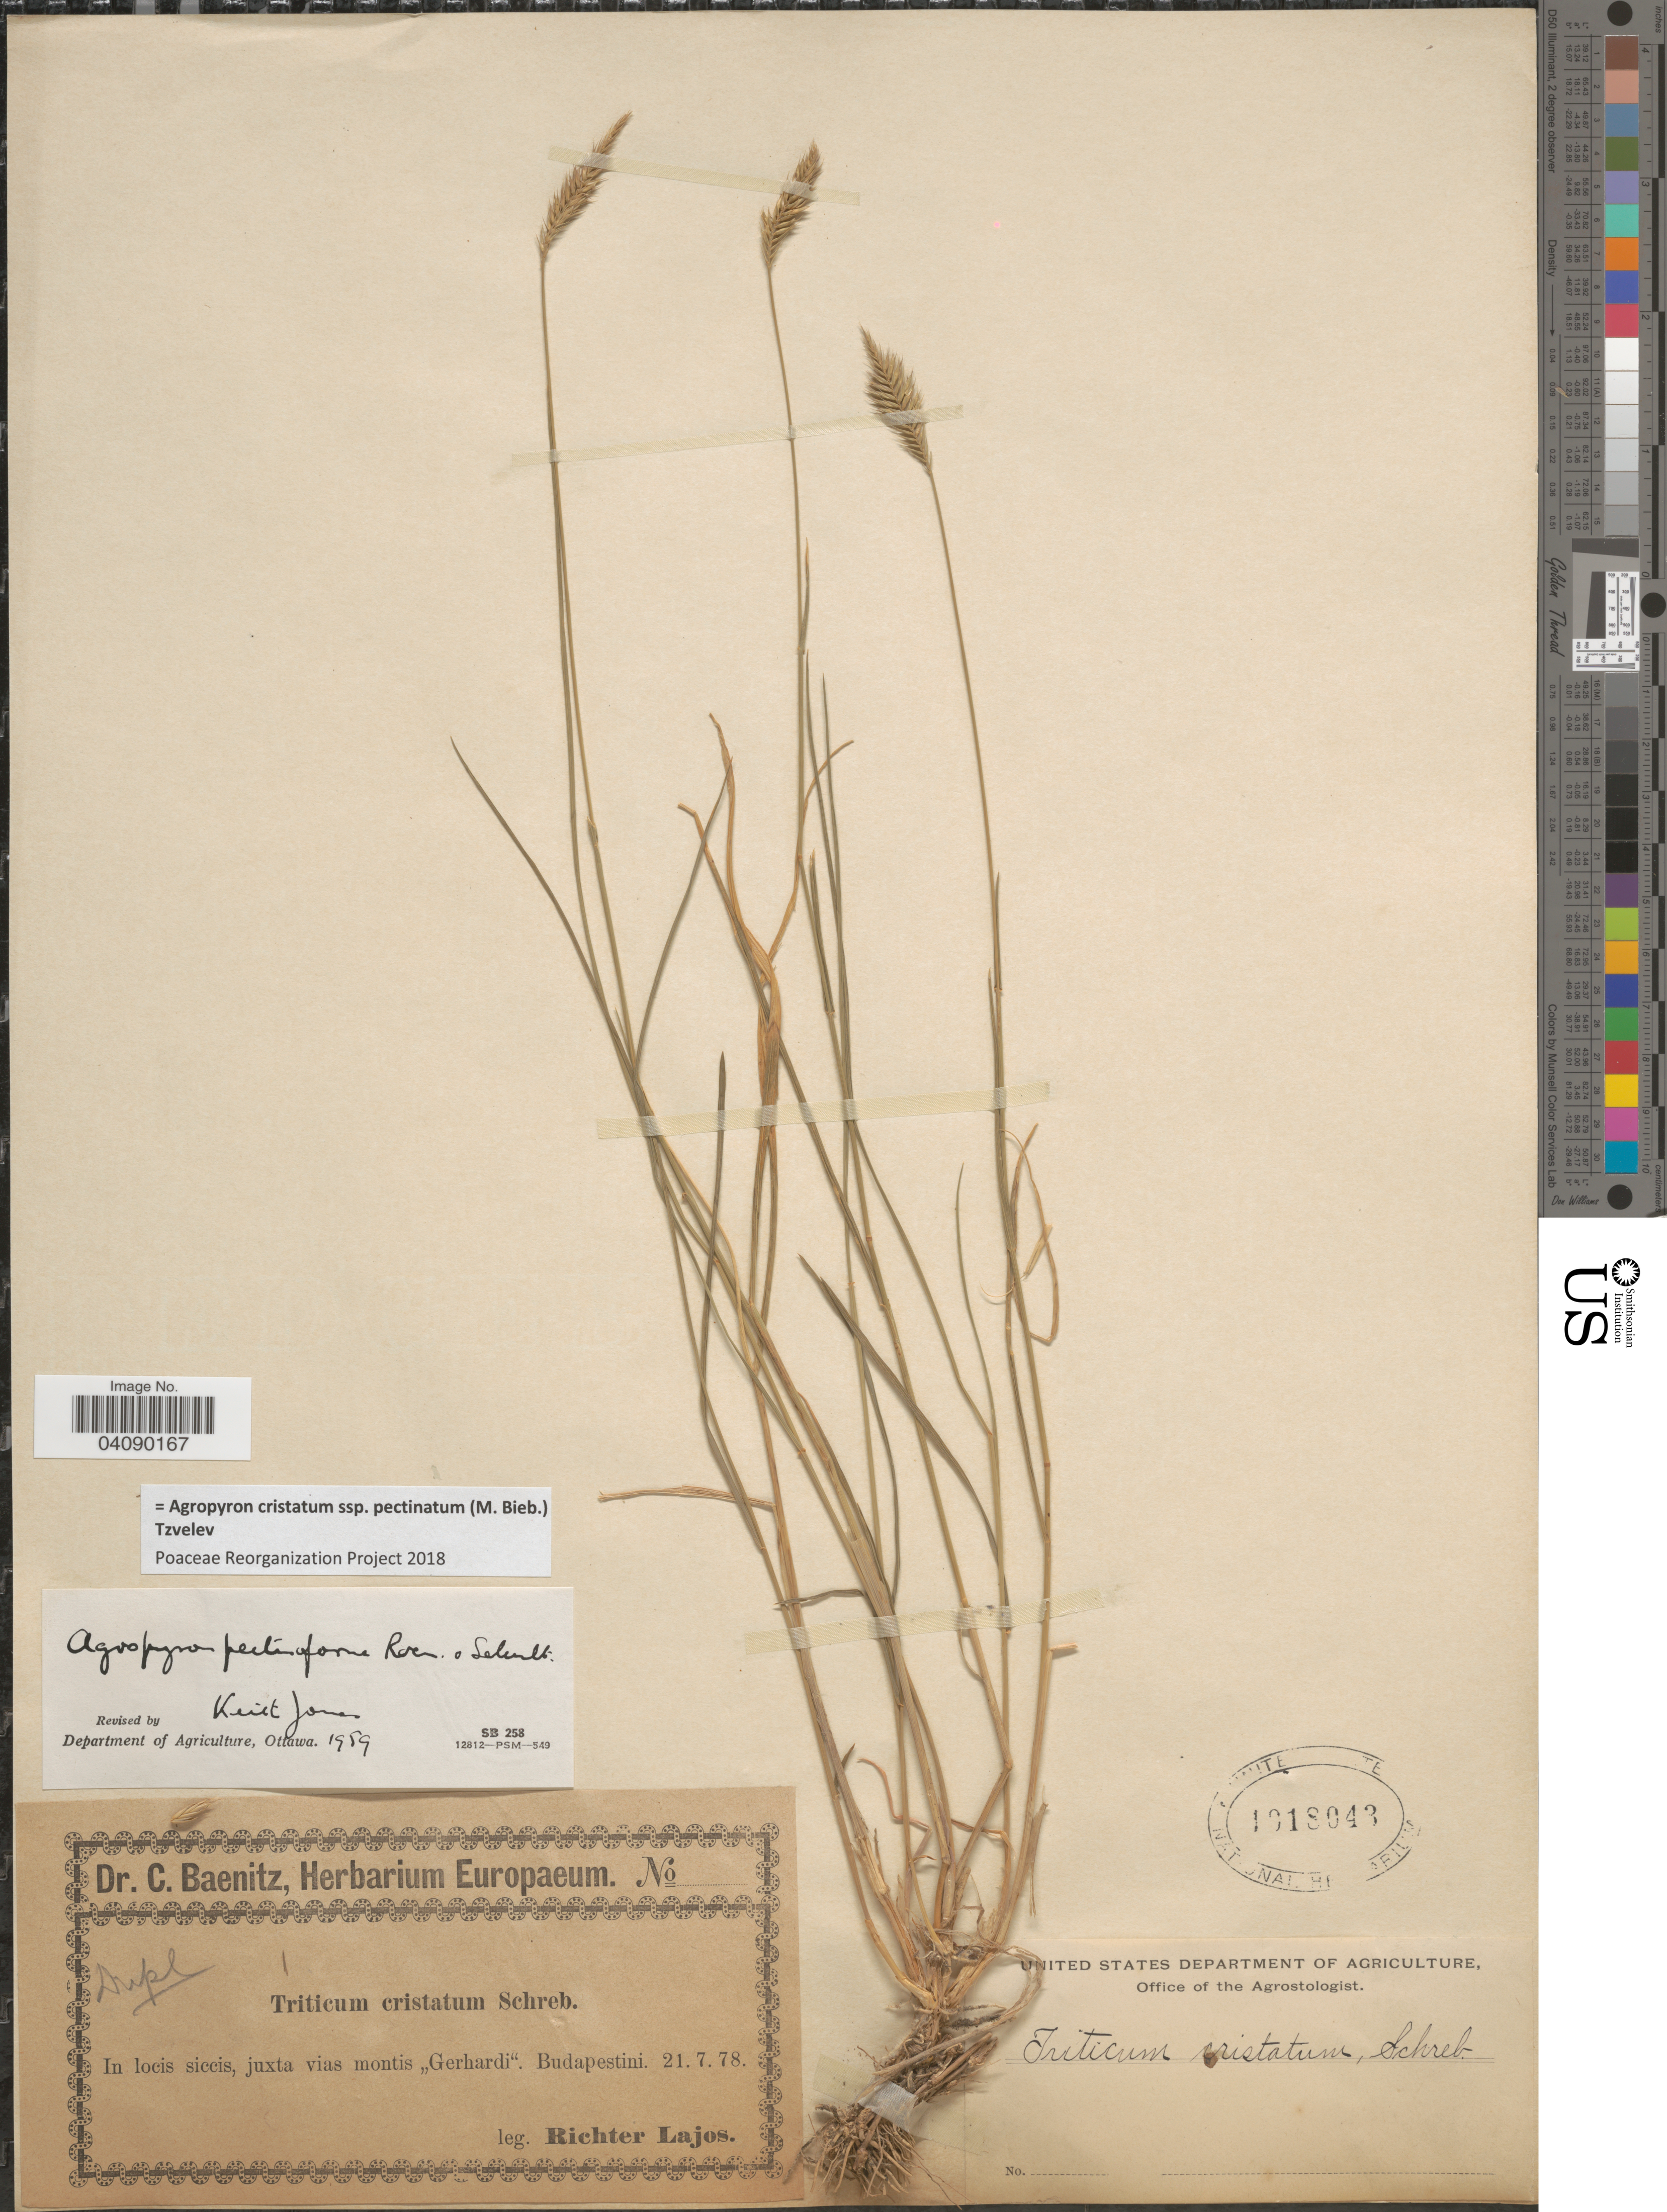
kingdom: Plantae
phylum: Tracheophyta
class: Liliopsida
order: Poales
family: Poaceae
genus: Agropyron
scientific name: Agropyron cristatum subsp. pectinatum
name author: (M. Bieb.) Tzvelev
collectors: R. Lajos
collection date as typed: Transcribed d/m/y: 21/7/78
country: Hungary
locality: In locis siccis, juxta vias montis "Gerhardi". Budapestini.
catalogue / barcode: US 1018043